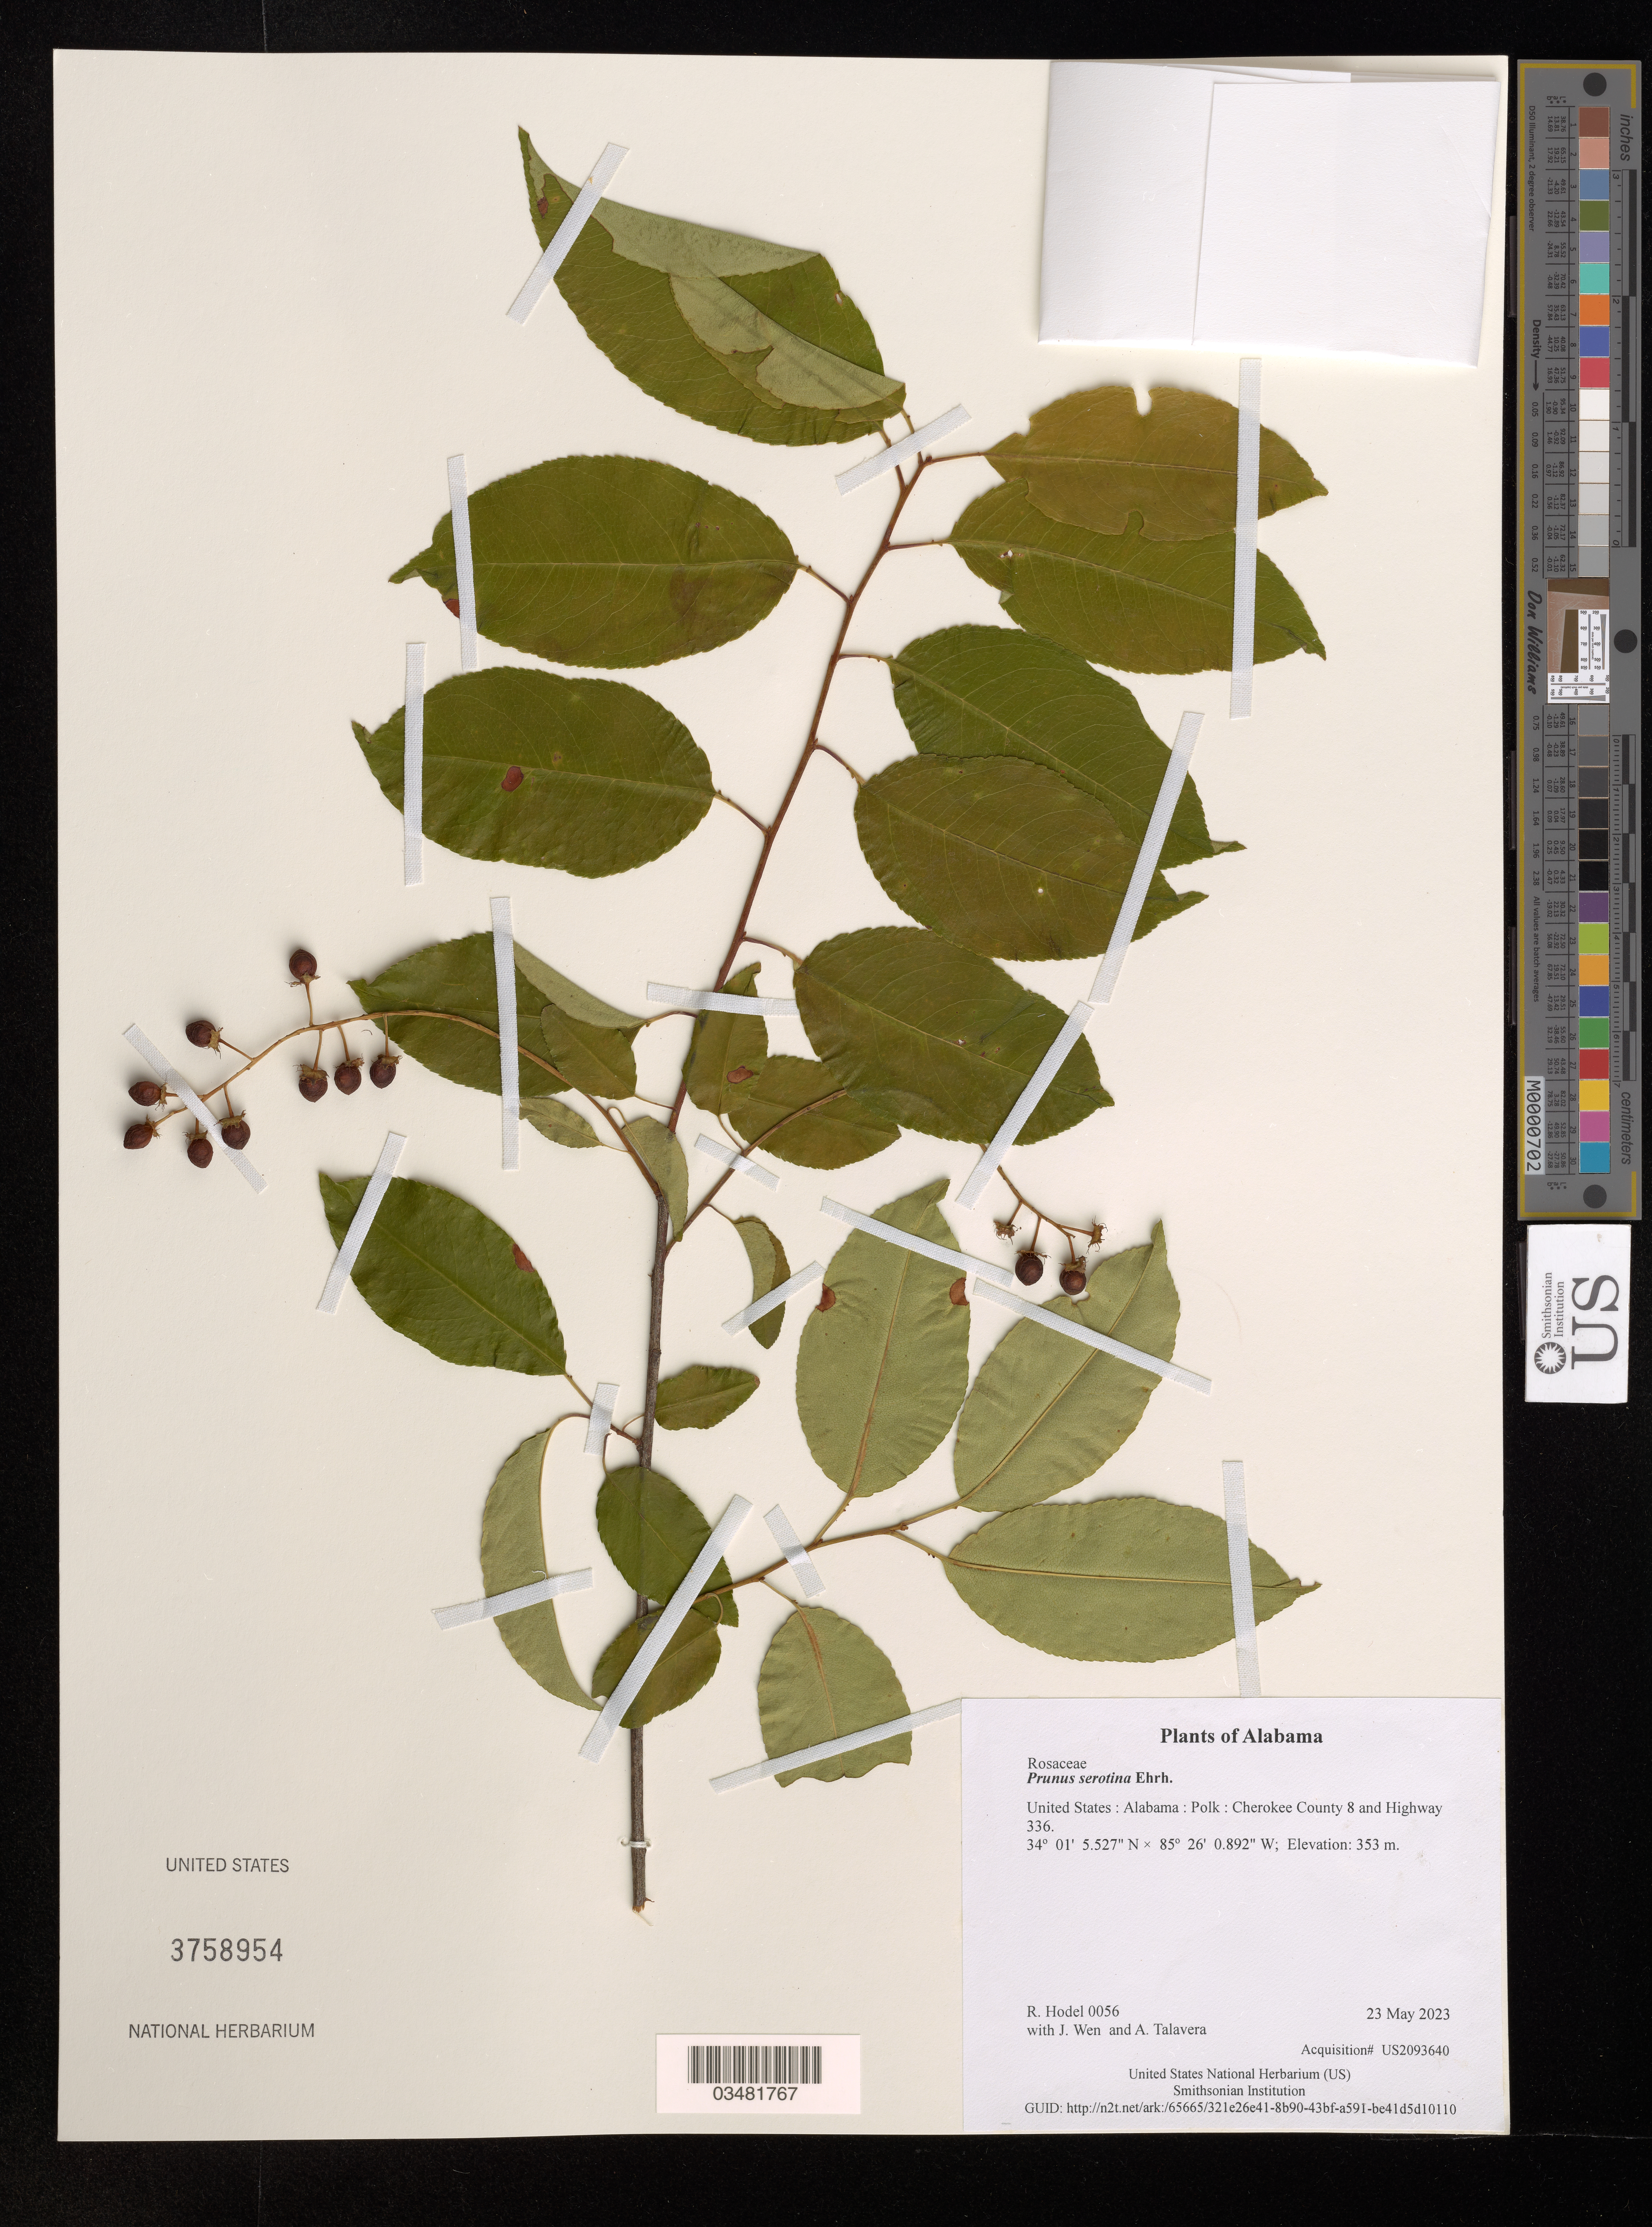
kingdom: Plantae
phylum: Tracheophyta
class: Magnoliopsida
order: Rosales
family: Rosaceae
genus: Prunus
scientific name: Prunus serotina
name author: Ehrh.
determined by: Hodel, Richard G. J.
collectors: R. Hodel, J. Wen & A. Talavera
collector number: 0056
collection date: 2023-05-23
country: United States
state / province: Alabama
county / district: Polk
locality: Cherokee County 8 and Highway 336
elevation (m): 353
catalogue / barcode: US 3758954